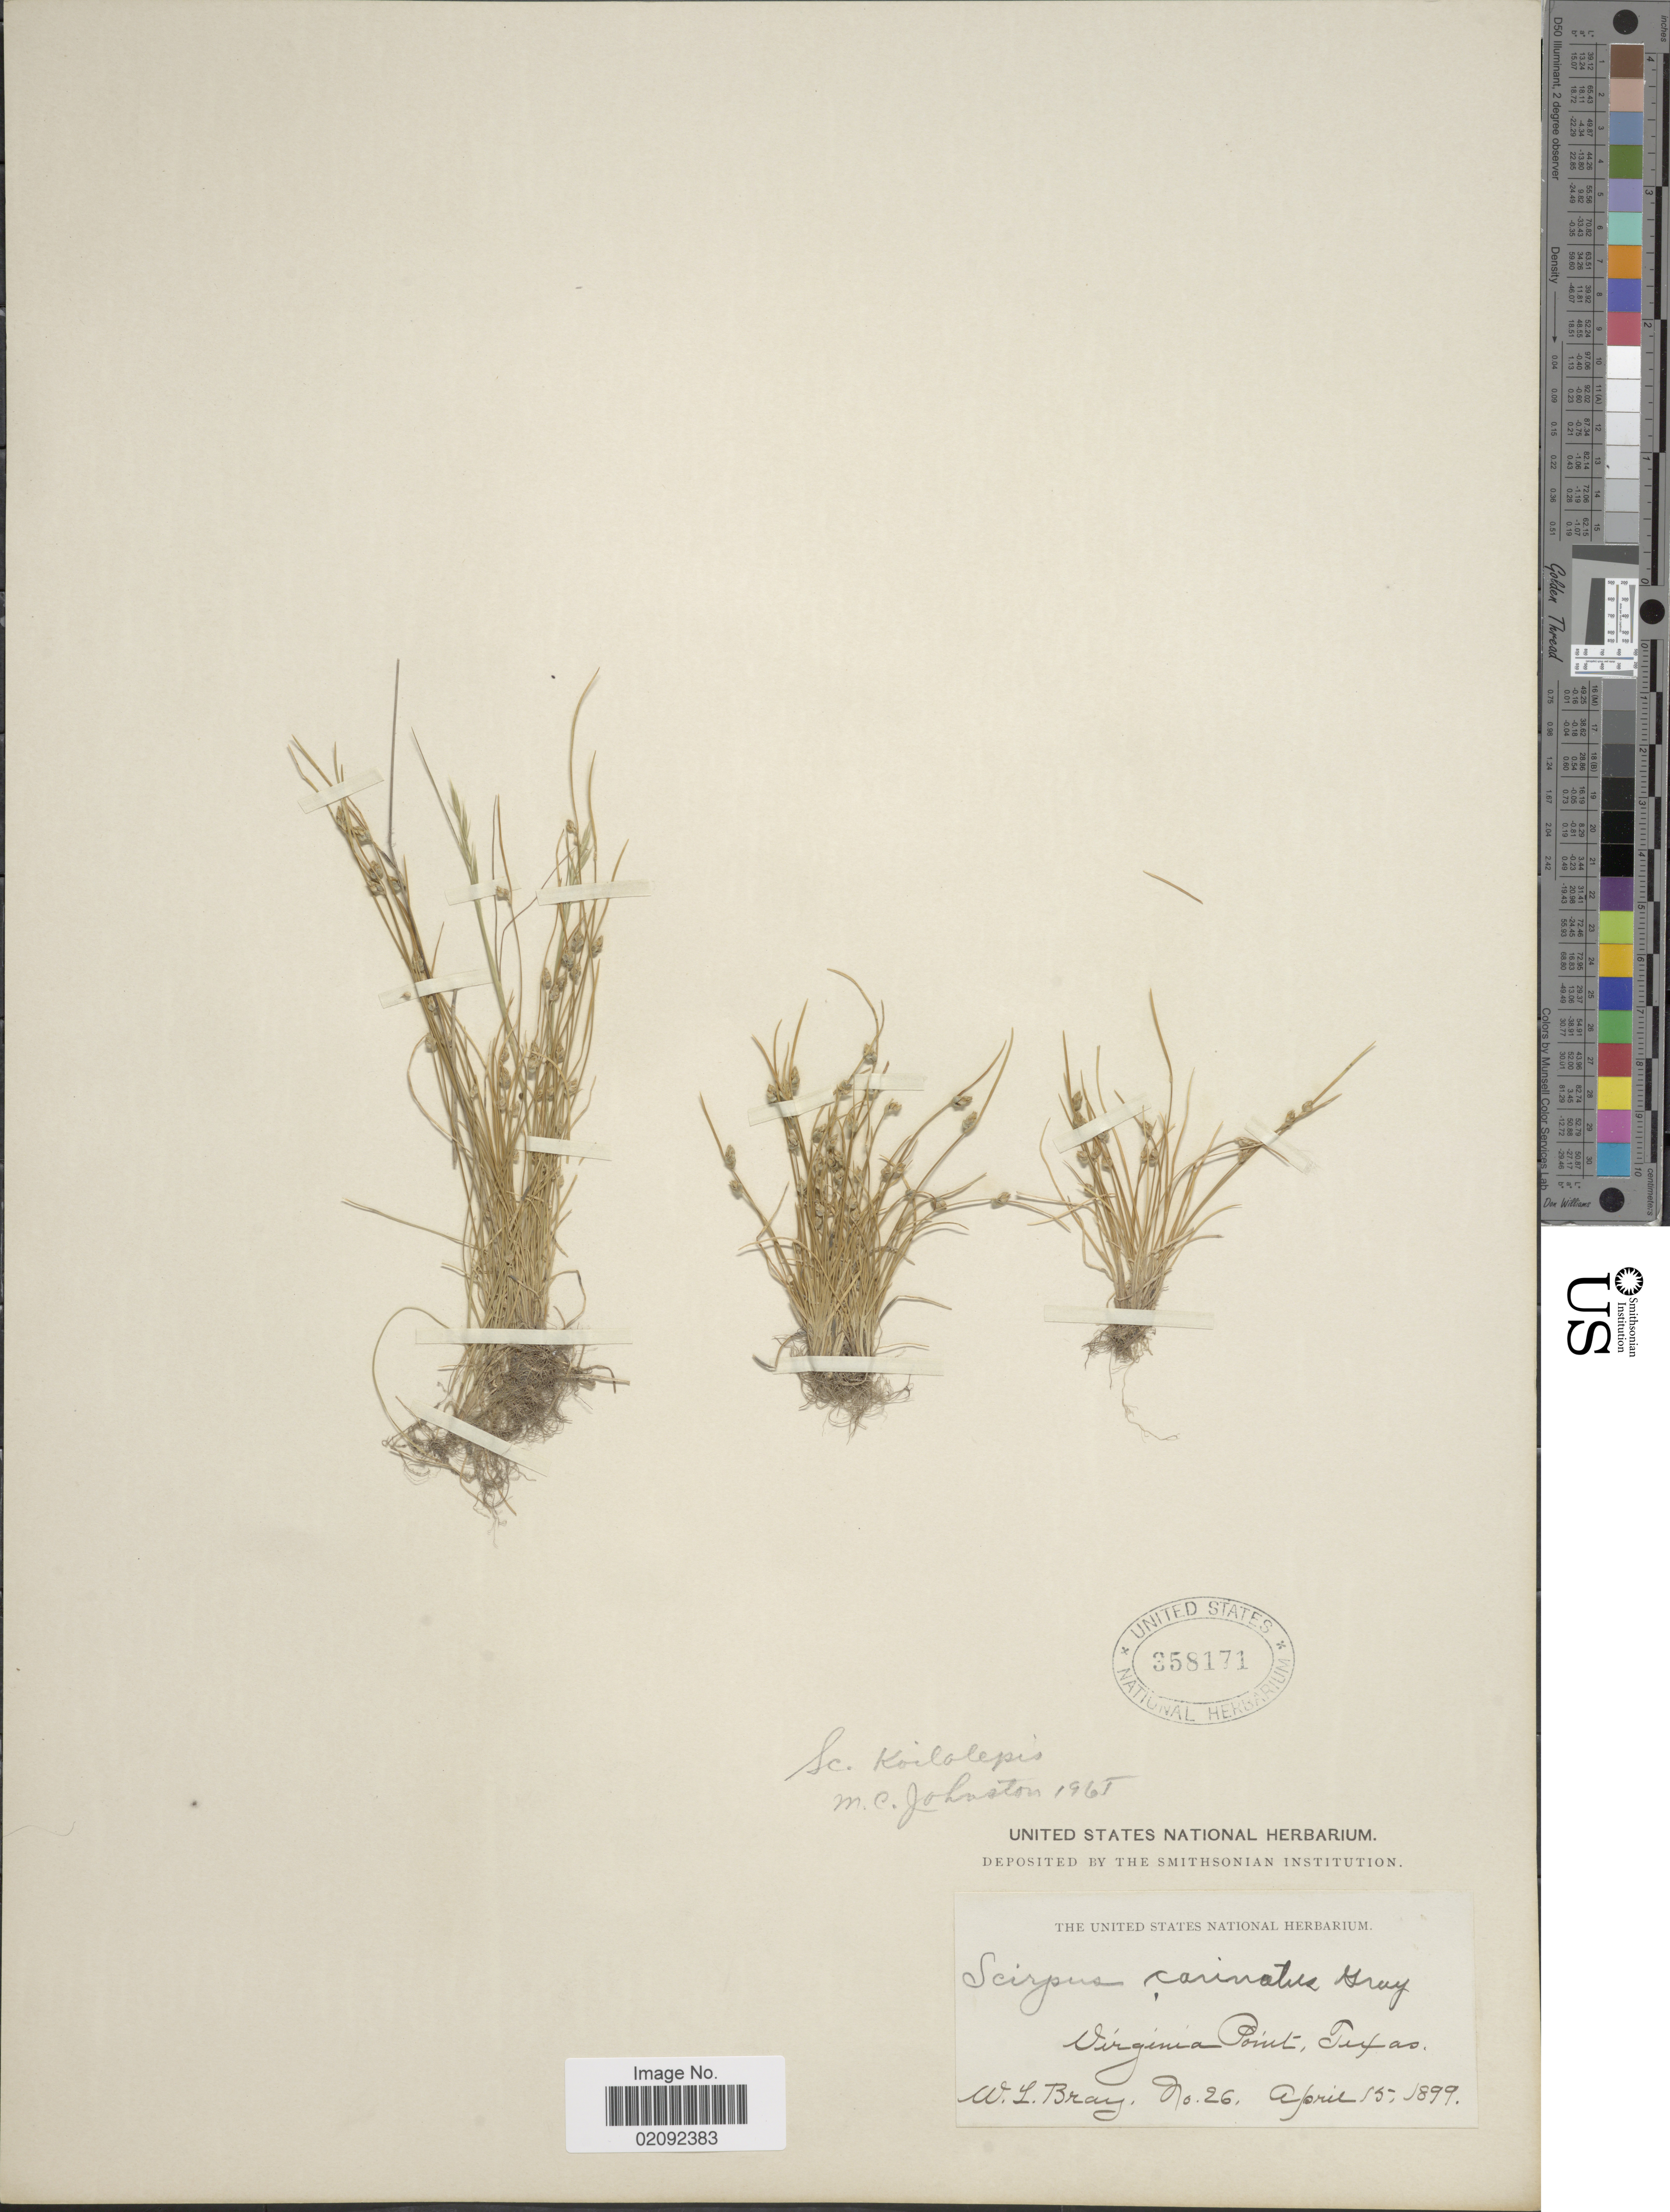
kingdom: Plantae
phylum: Tracheophyta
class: Liliopsida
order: Poales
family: Cyperaceae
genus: Isolepis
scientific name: Isolepis carinata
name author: Hook. & Arn. ex Torr.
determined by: Strong, M. T., (US), Smithsonian Institution - National Museum of Natural History (UNITED STATES)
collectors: W. L. Bray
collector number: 26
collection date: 1899-04-15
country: United States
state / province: Texas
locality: Virginia Point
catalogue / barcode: US 358171